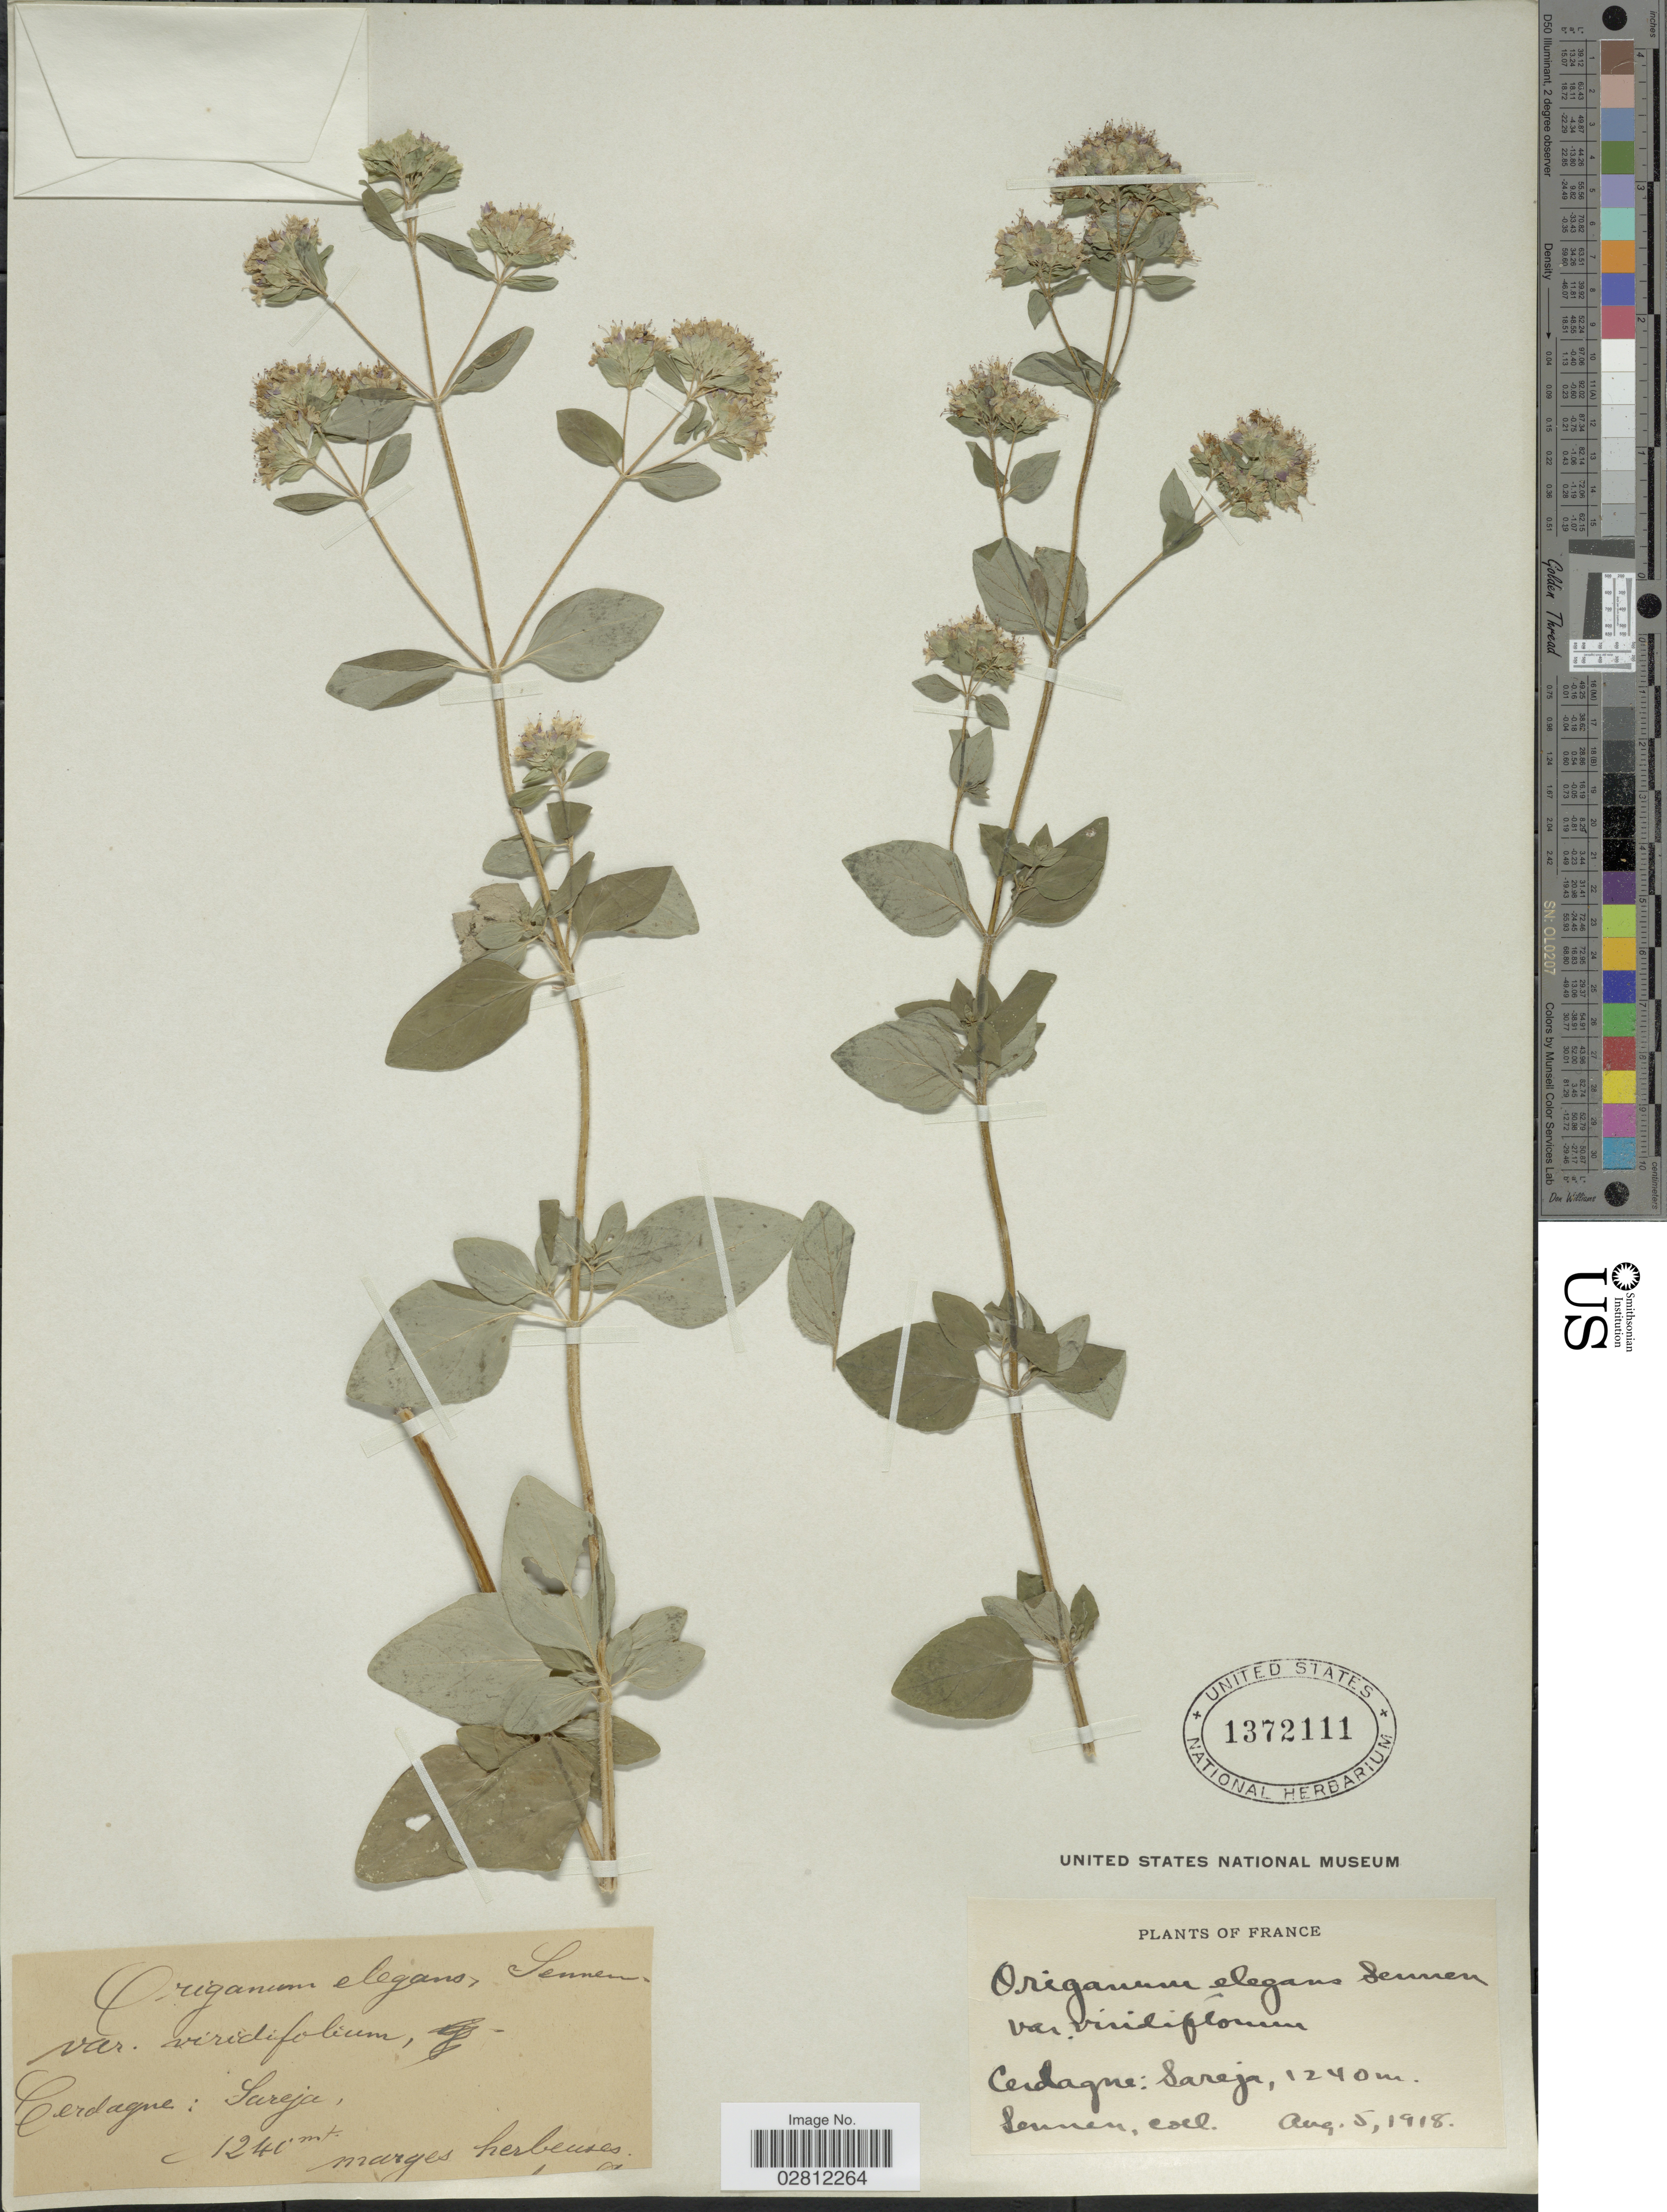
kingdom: Plantae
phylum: Tracheophyta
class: Magnoliopsida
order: Lamiales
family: Lamiaceae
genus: Origanum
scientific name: Origanum elegans var. viridifolium Sennen var. nov. ined.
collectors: E. Sennen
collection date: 1918-08-05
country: Spain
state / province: Islas Baleares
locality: Cerdagne, Sareja.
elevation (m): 1240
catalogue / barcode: US 1372111